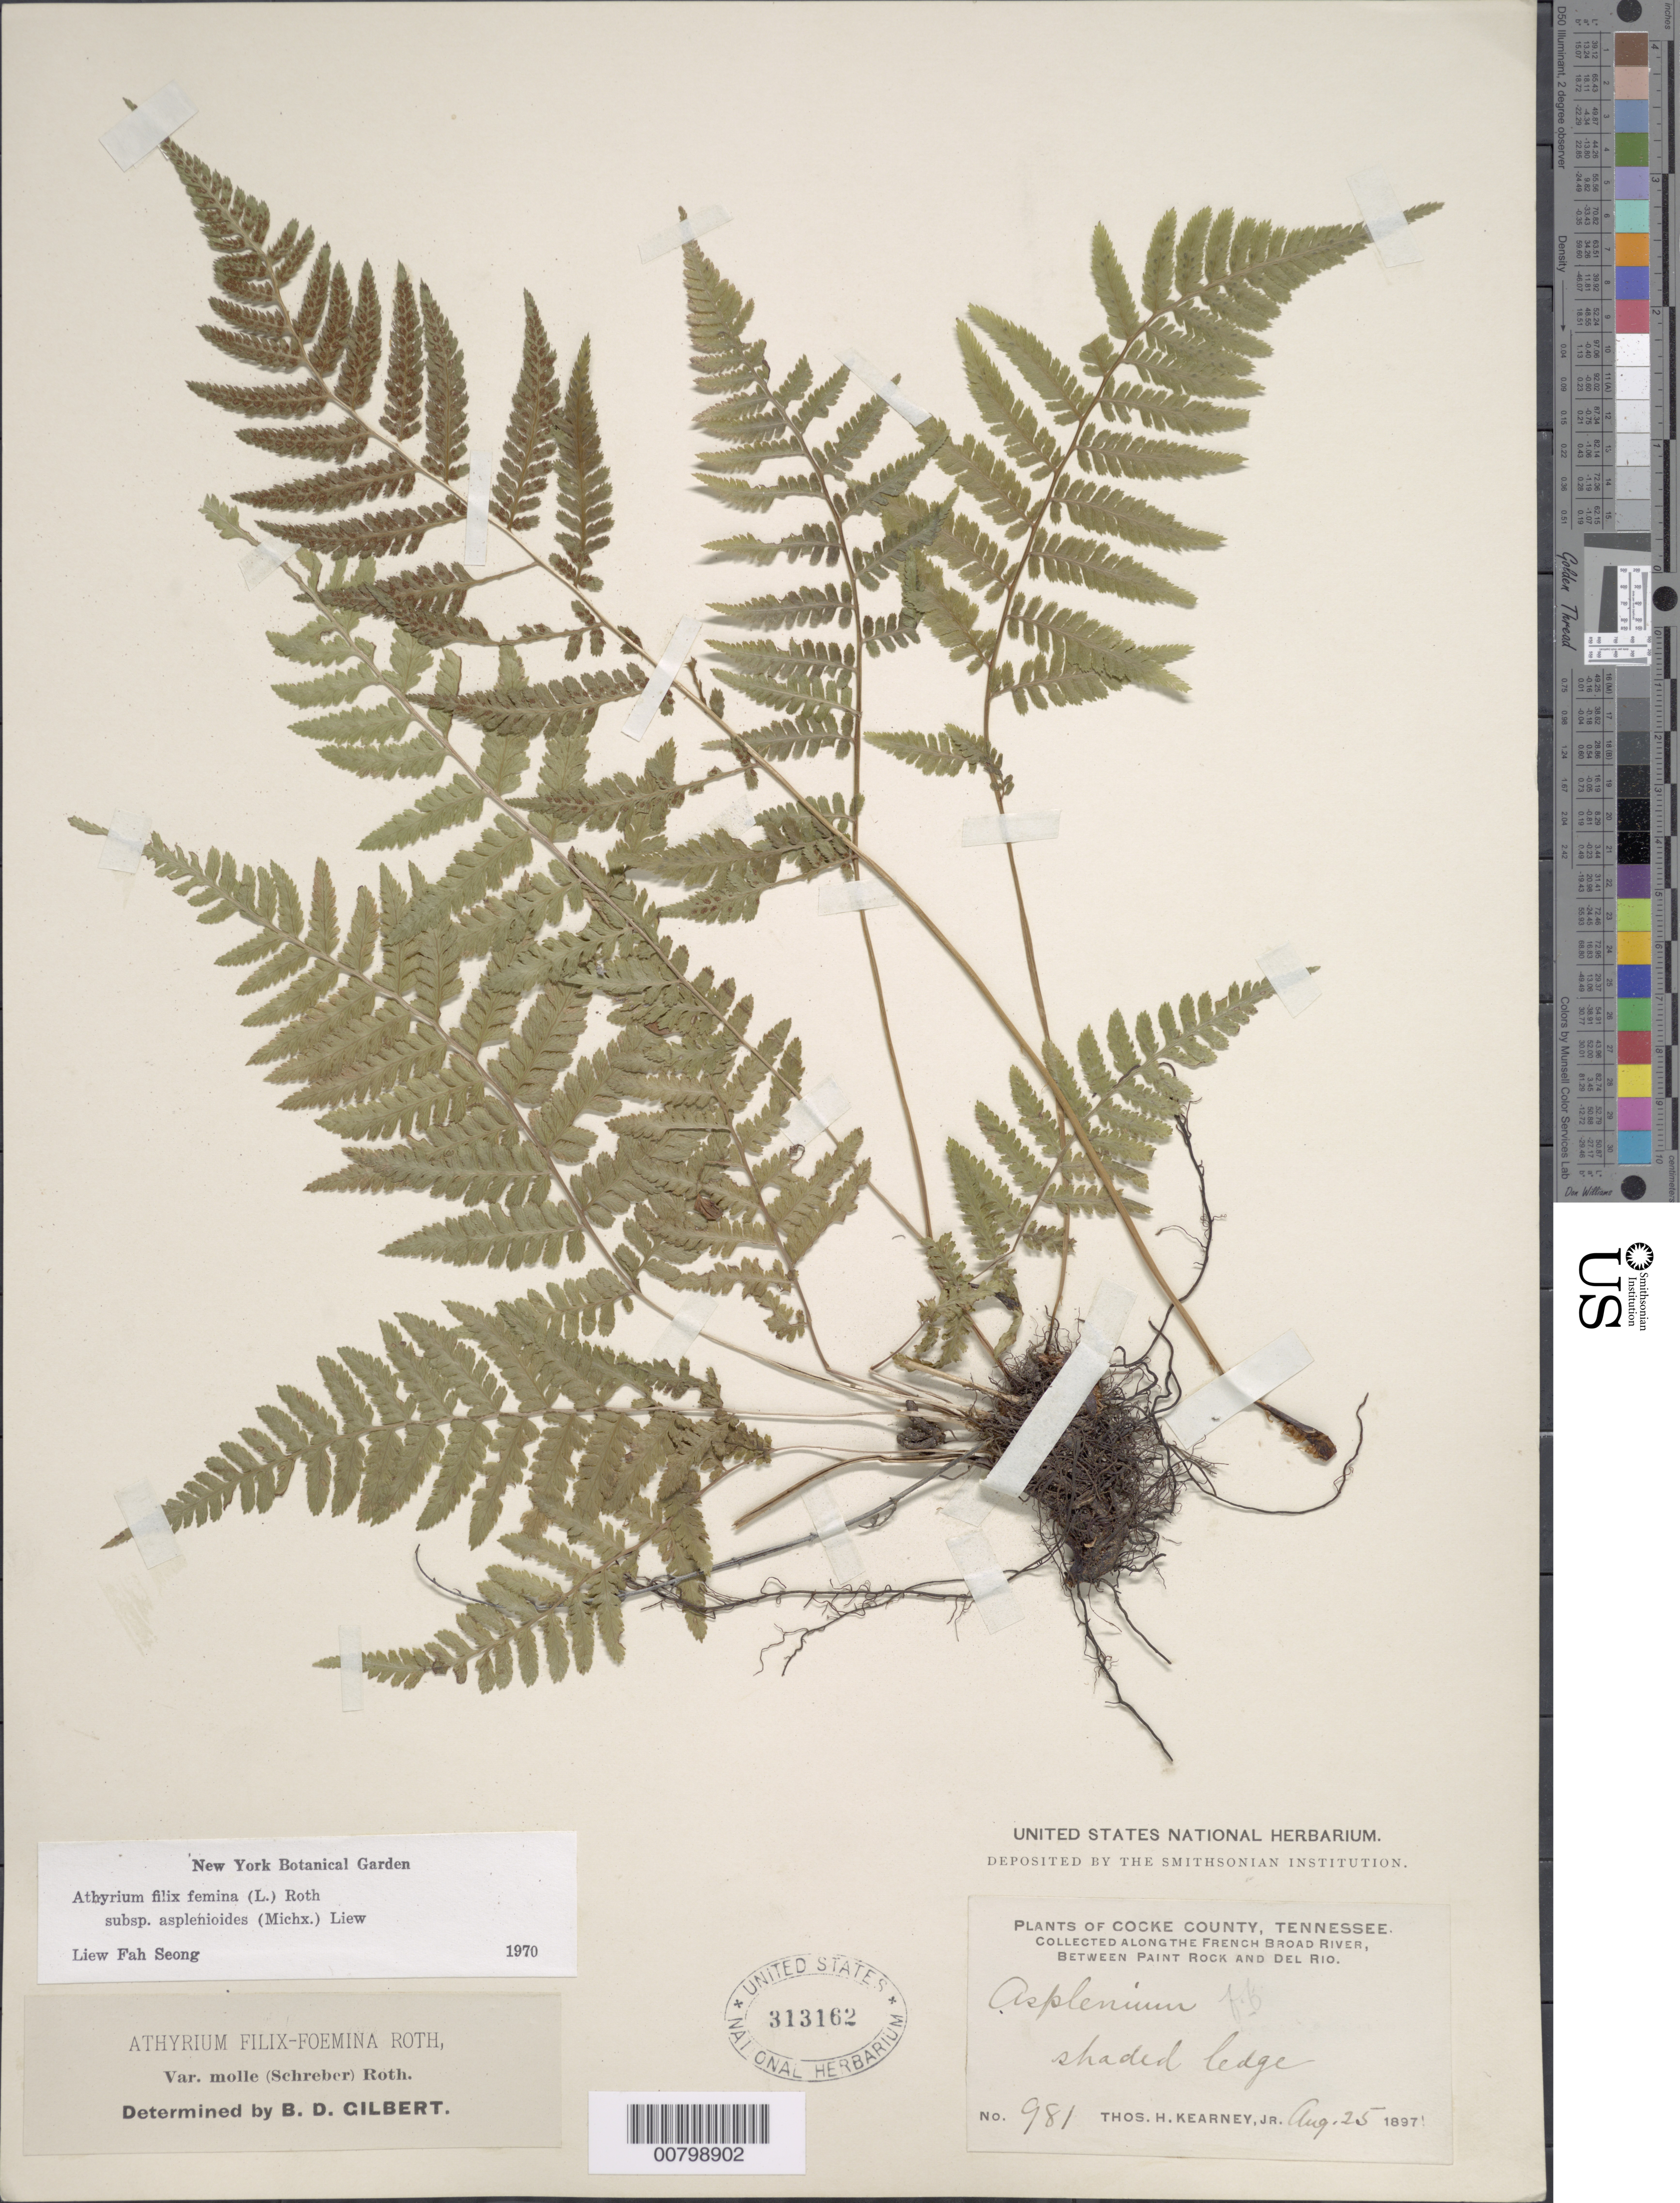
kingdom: Plantae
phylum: Tracheophyta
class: Polypodiopsida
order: Polypodiales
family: Athyriaceae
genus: Athyrium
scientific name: Athyrium filix-femina subsp. asplenioides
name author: (Michx.) Hultén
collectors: T. H. Kearney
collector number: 981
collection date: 1897-08-25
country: United States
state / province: Tennessee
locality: Cocke County, along the French Broad River, between Paint Rock and Del Rio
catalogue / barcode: US 313162